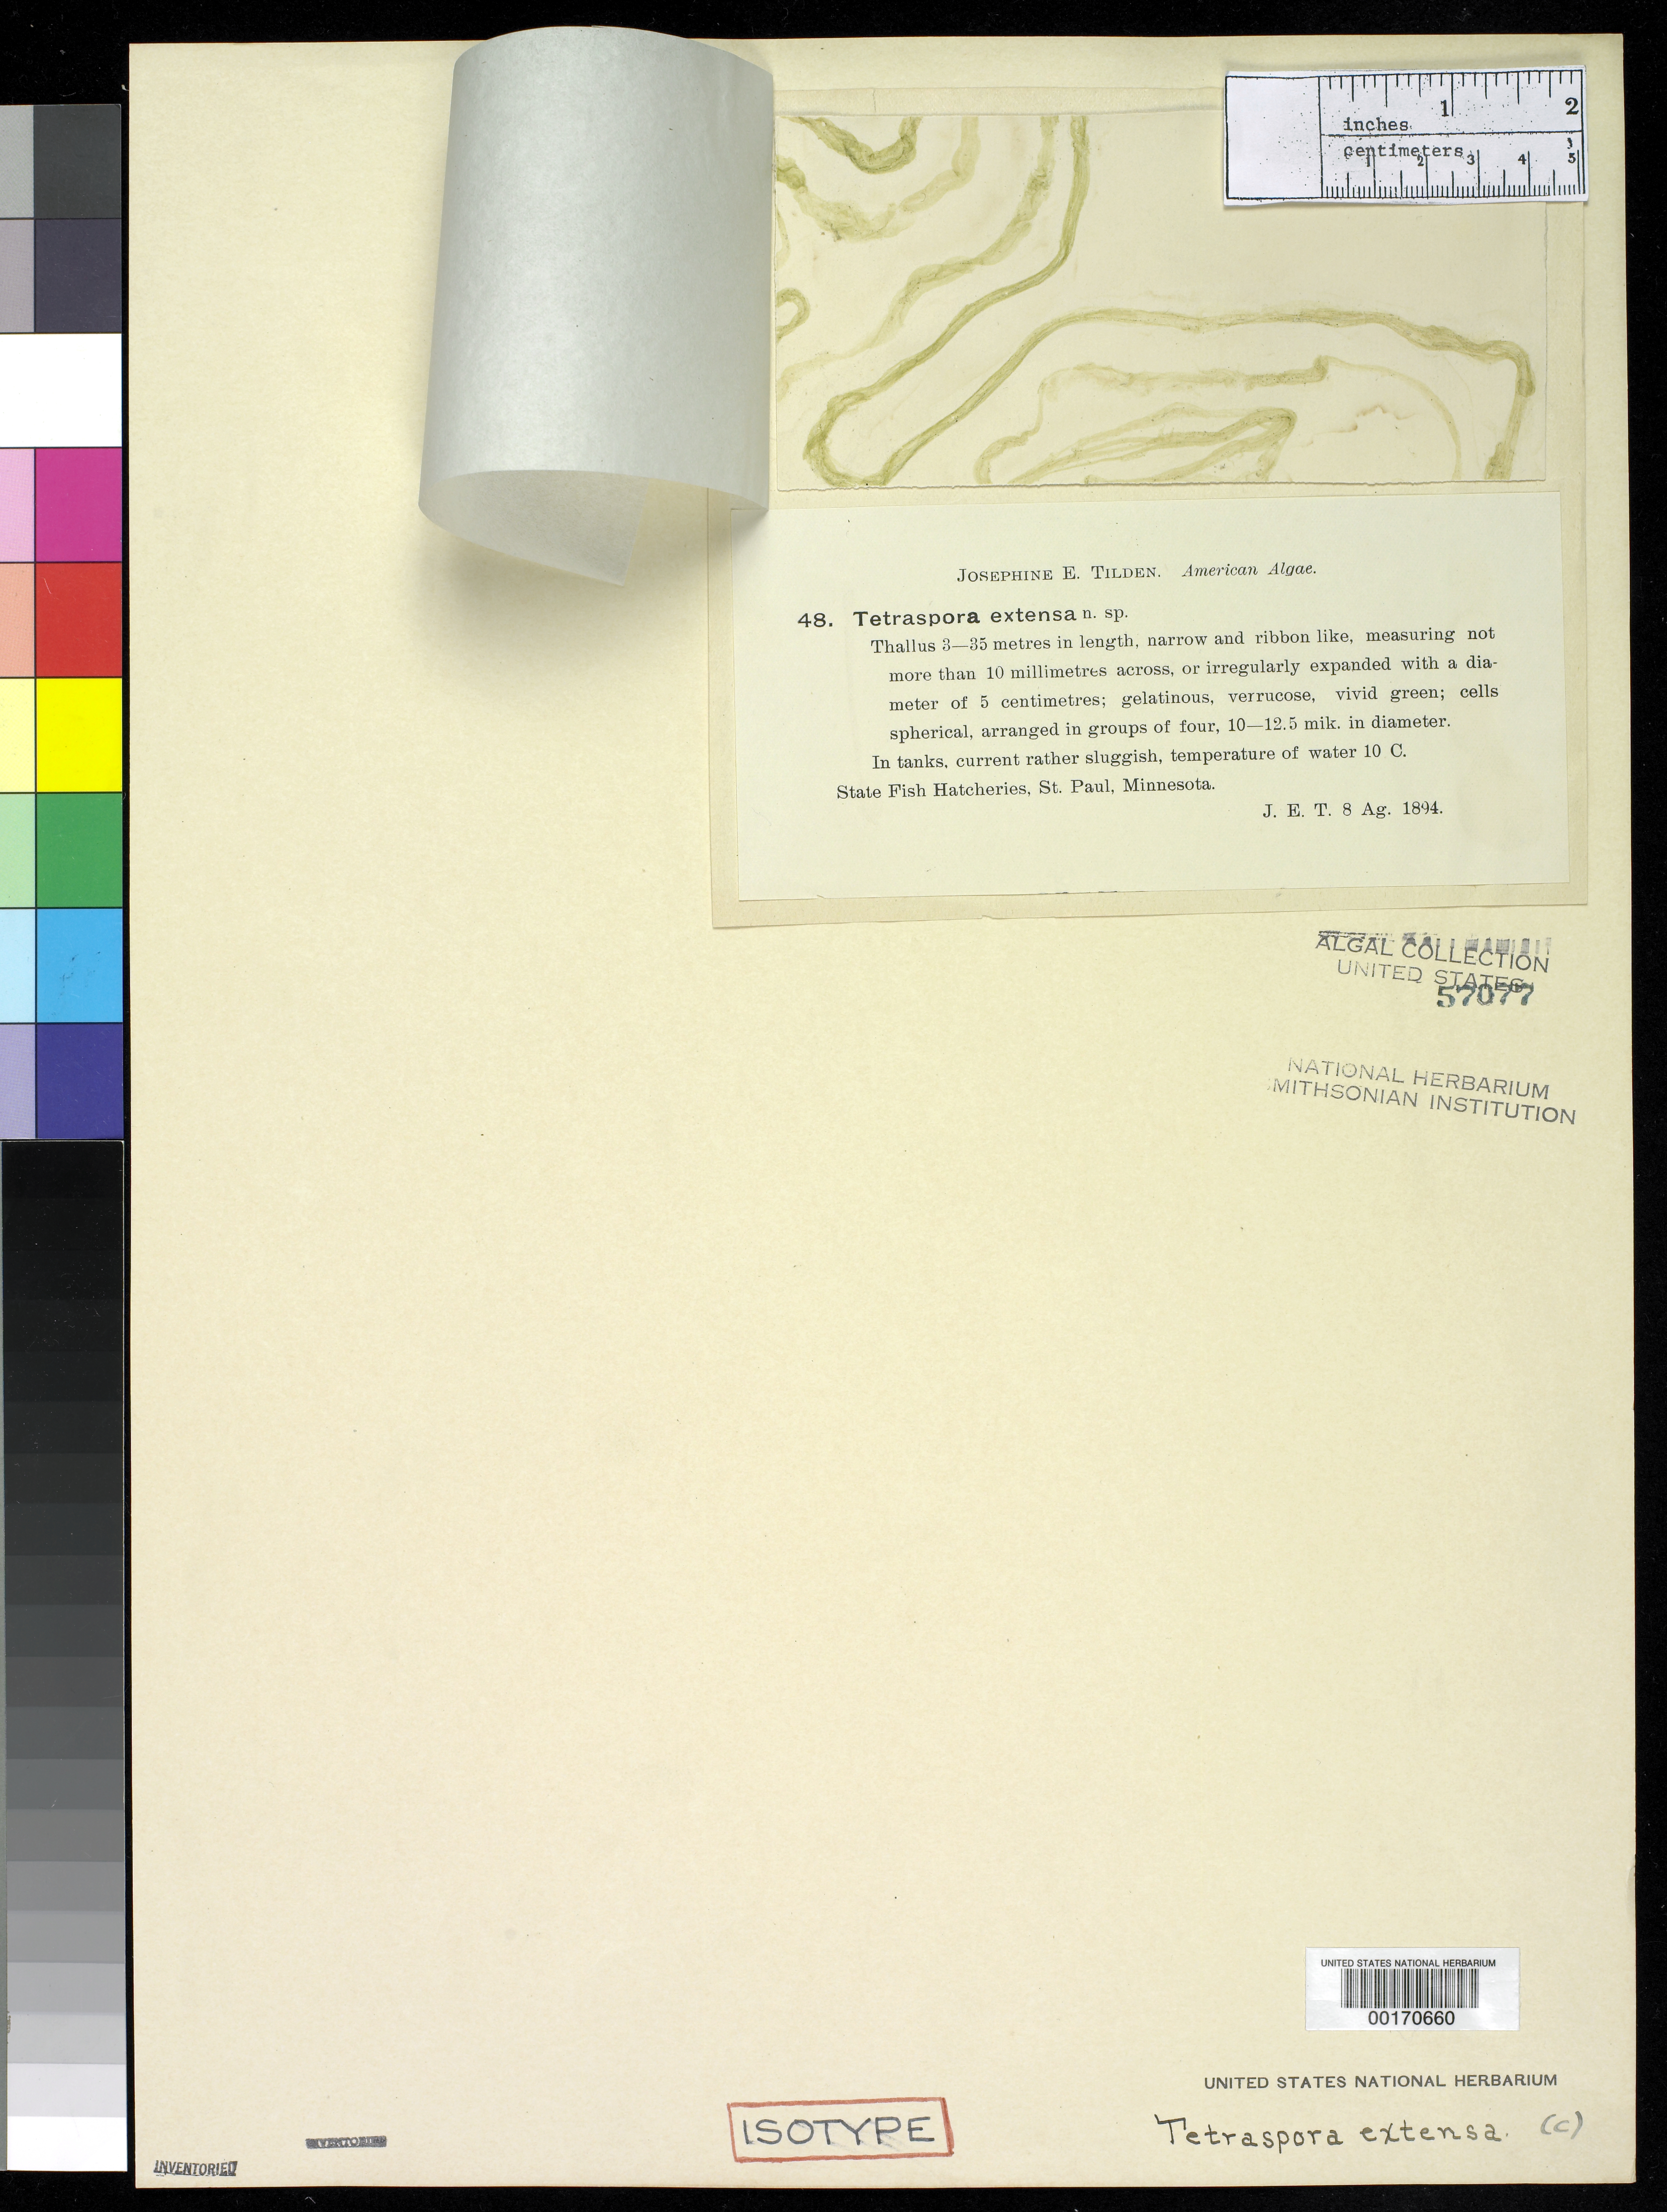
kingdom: Plantae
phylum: Chlorophyta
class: Chlorophyceae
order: Tetrasporales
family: Tetrasporaceae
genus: Tetraspora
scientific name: Tetraspora extensa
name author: J. E. Tilden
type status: Isotype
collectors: J. E. Tilden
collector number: JET 48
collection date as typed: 08 Aug 1894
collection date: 1894-08-08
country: United States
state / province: Minnesota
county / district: Ramsey County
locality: St. Paul, State Fish Hatcheries.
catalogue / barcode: US 57077